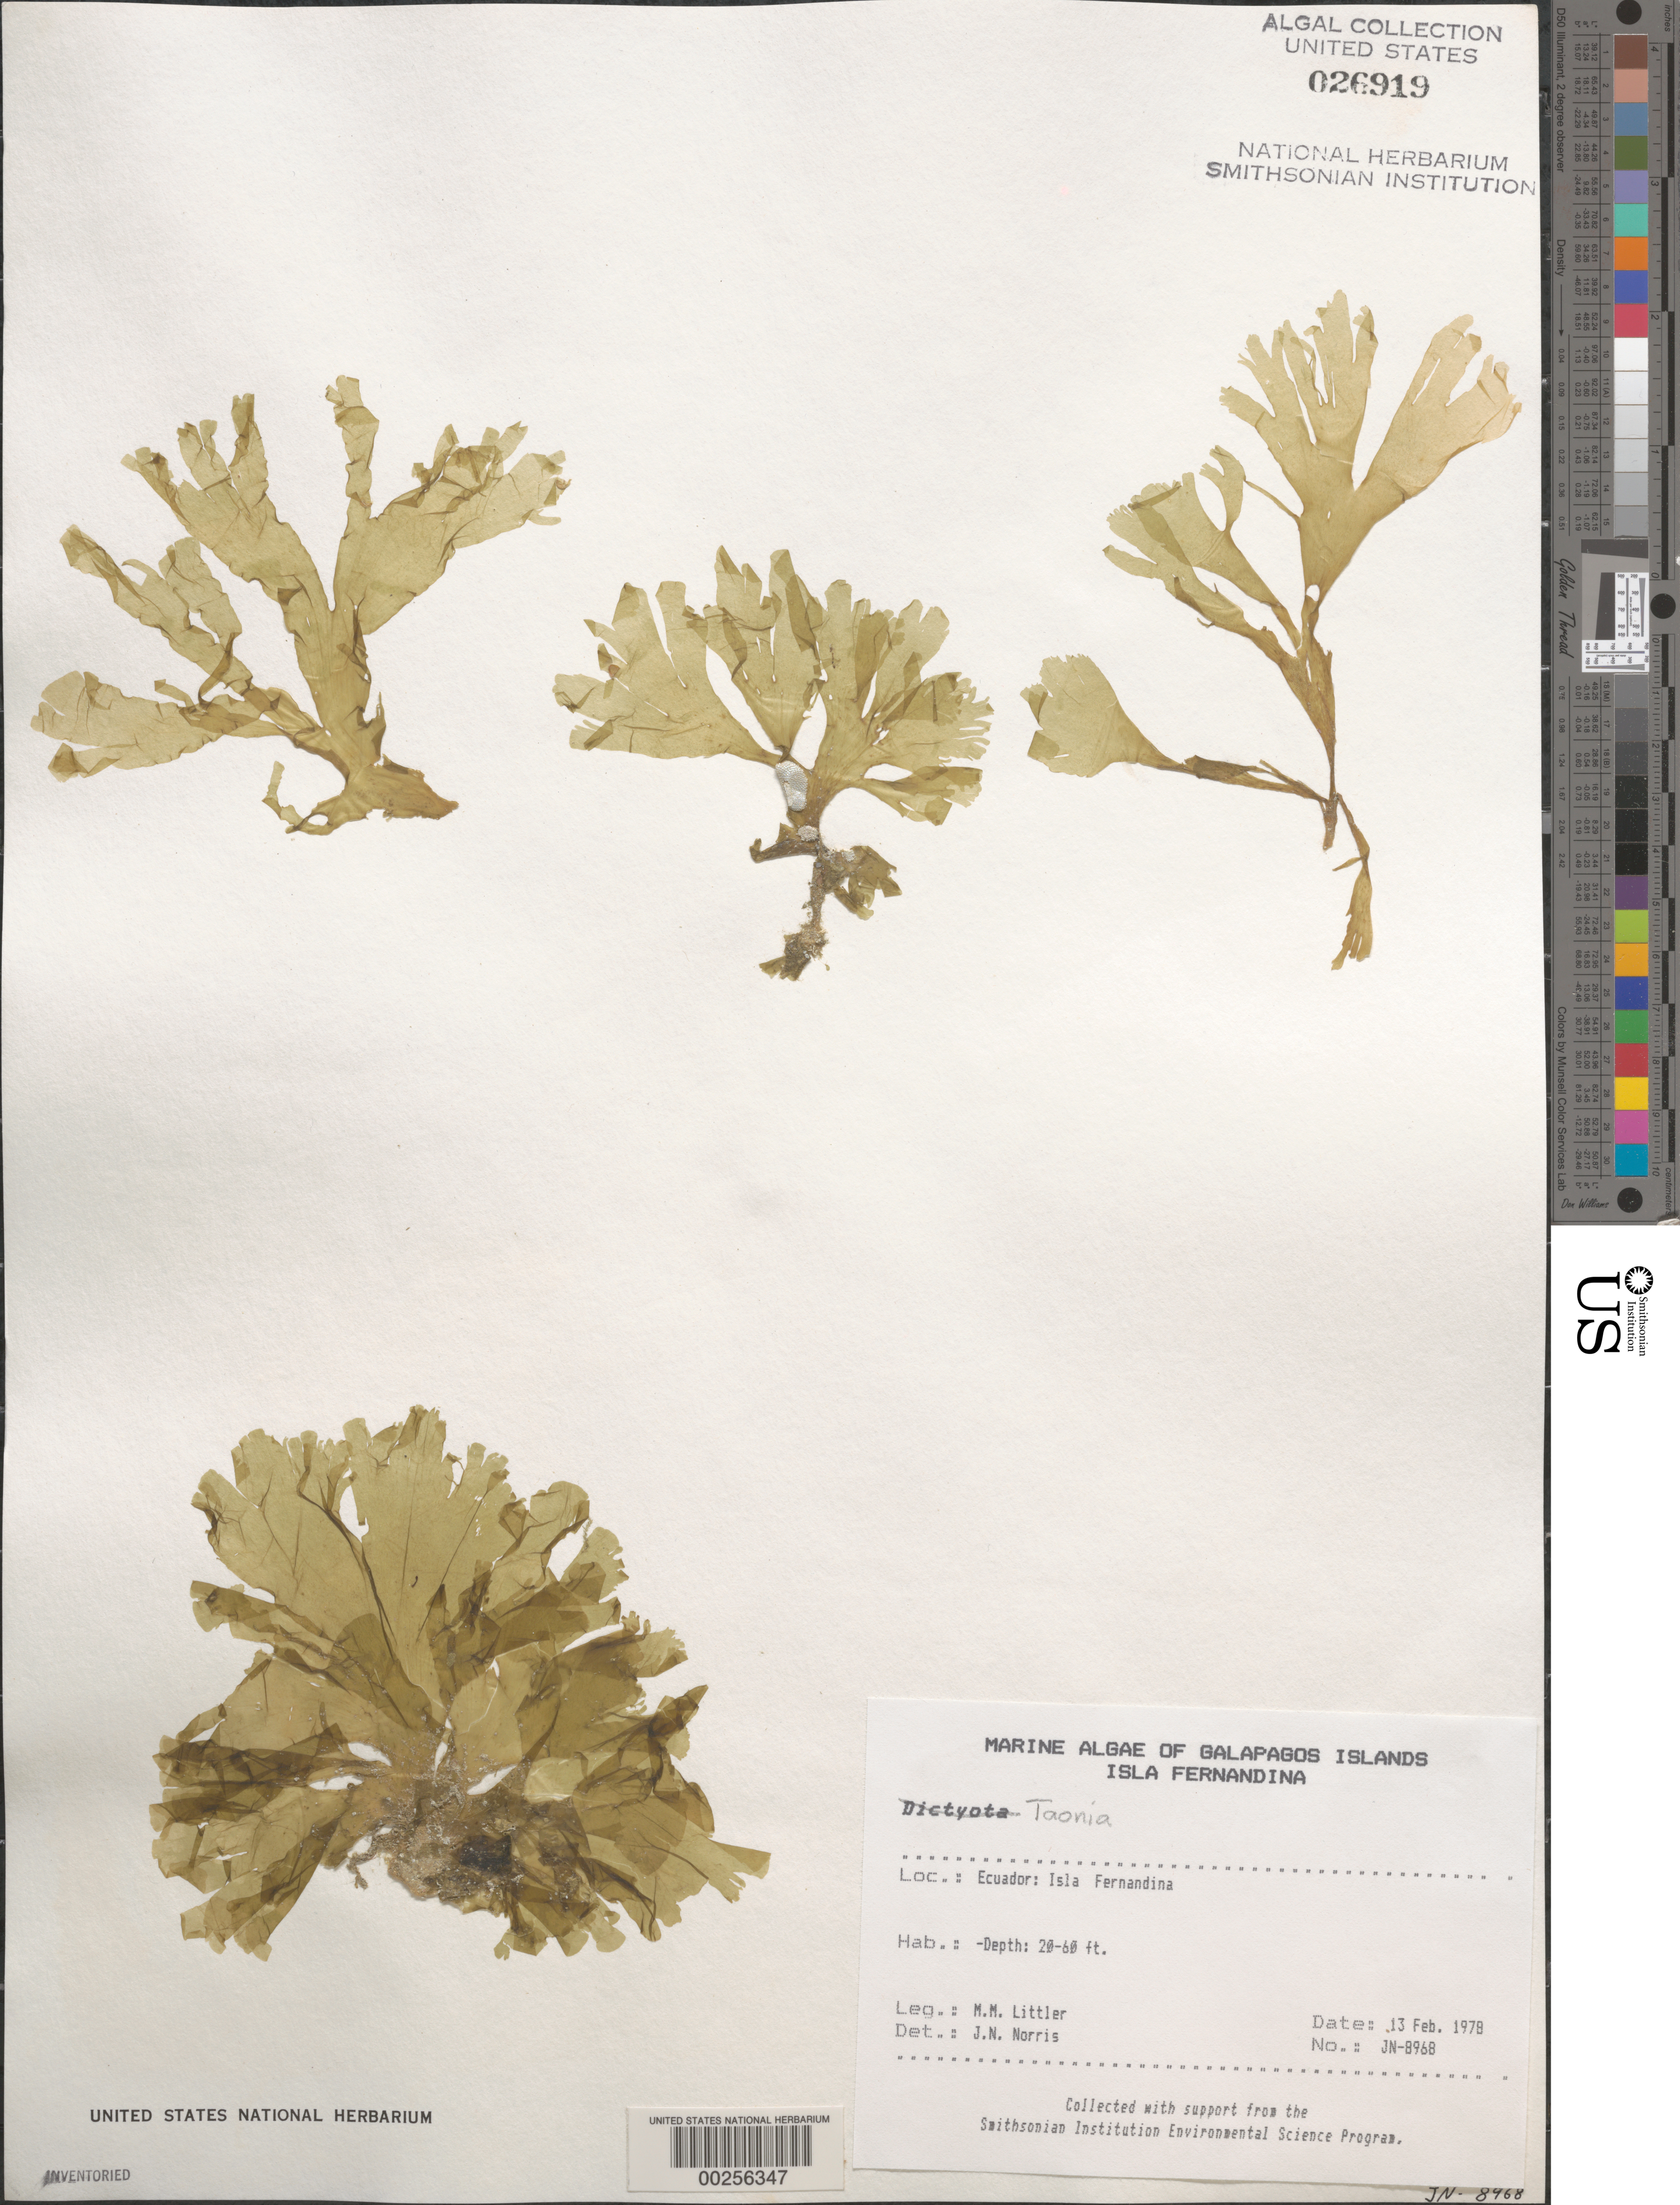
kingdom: Chromista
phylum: Ochrophyta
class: Phaeophyceae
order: Dictyotales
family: Dictyotaceae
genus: Dictyota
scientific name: Dictyota sp.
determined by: Norris, James N.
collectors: M. M. Littler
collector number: Jn-8968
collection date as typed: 13 Feb 1978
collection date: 1978-02-13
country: Ecuador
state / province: Colón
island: Fernandina [Narborough]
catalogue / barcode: US 26919